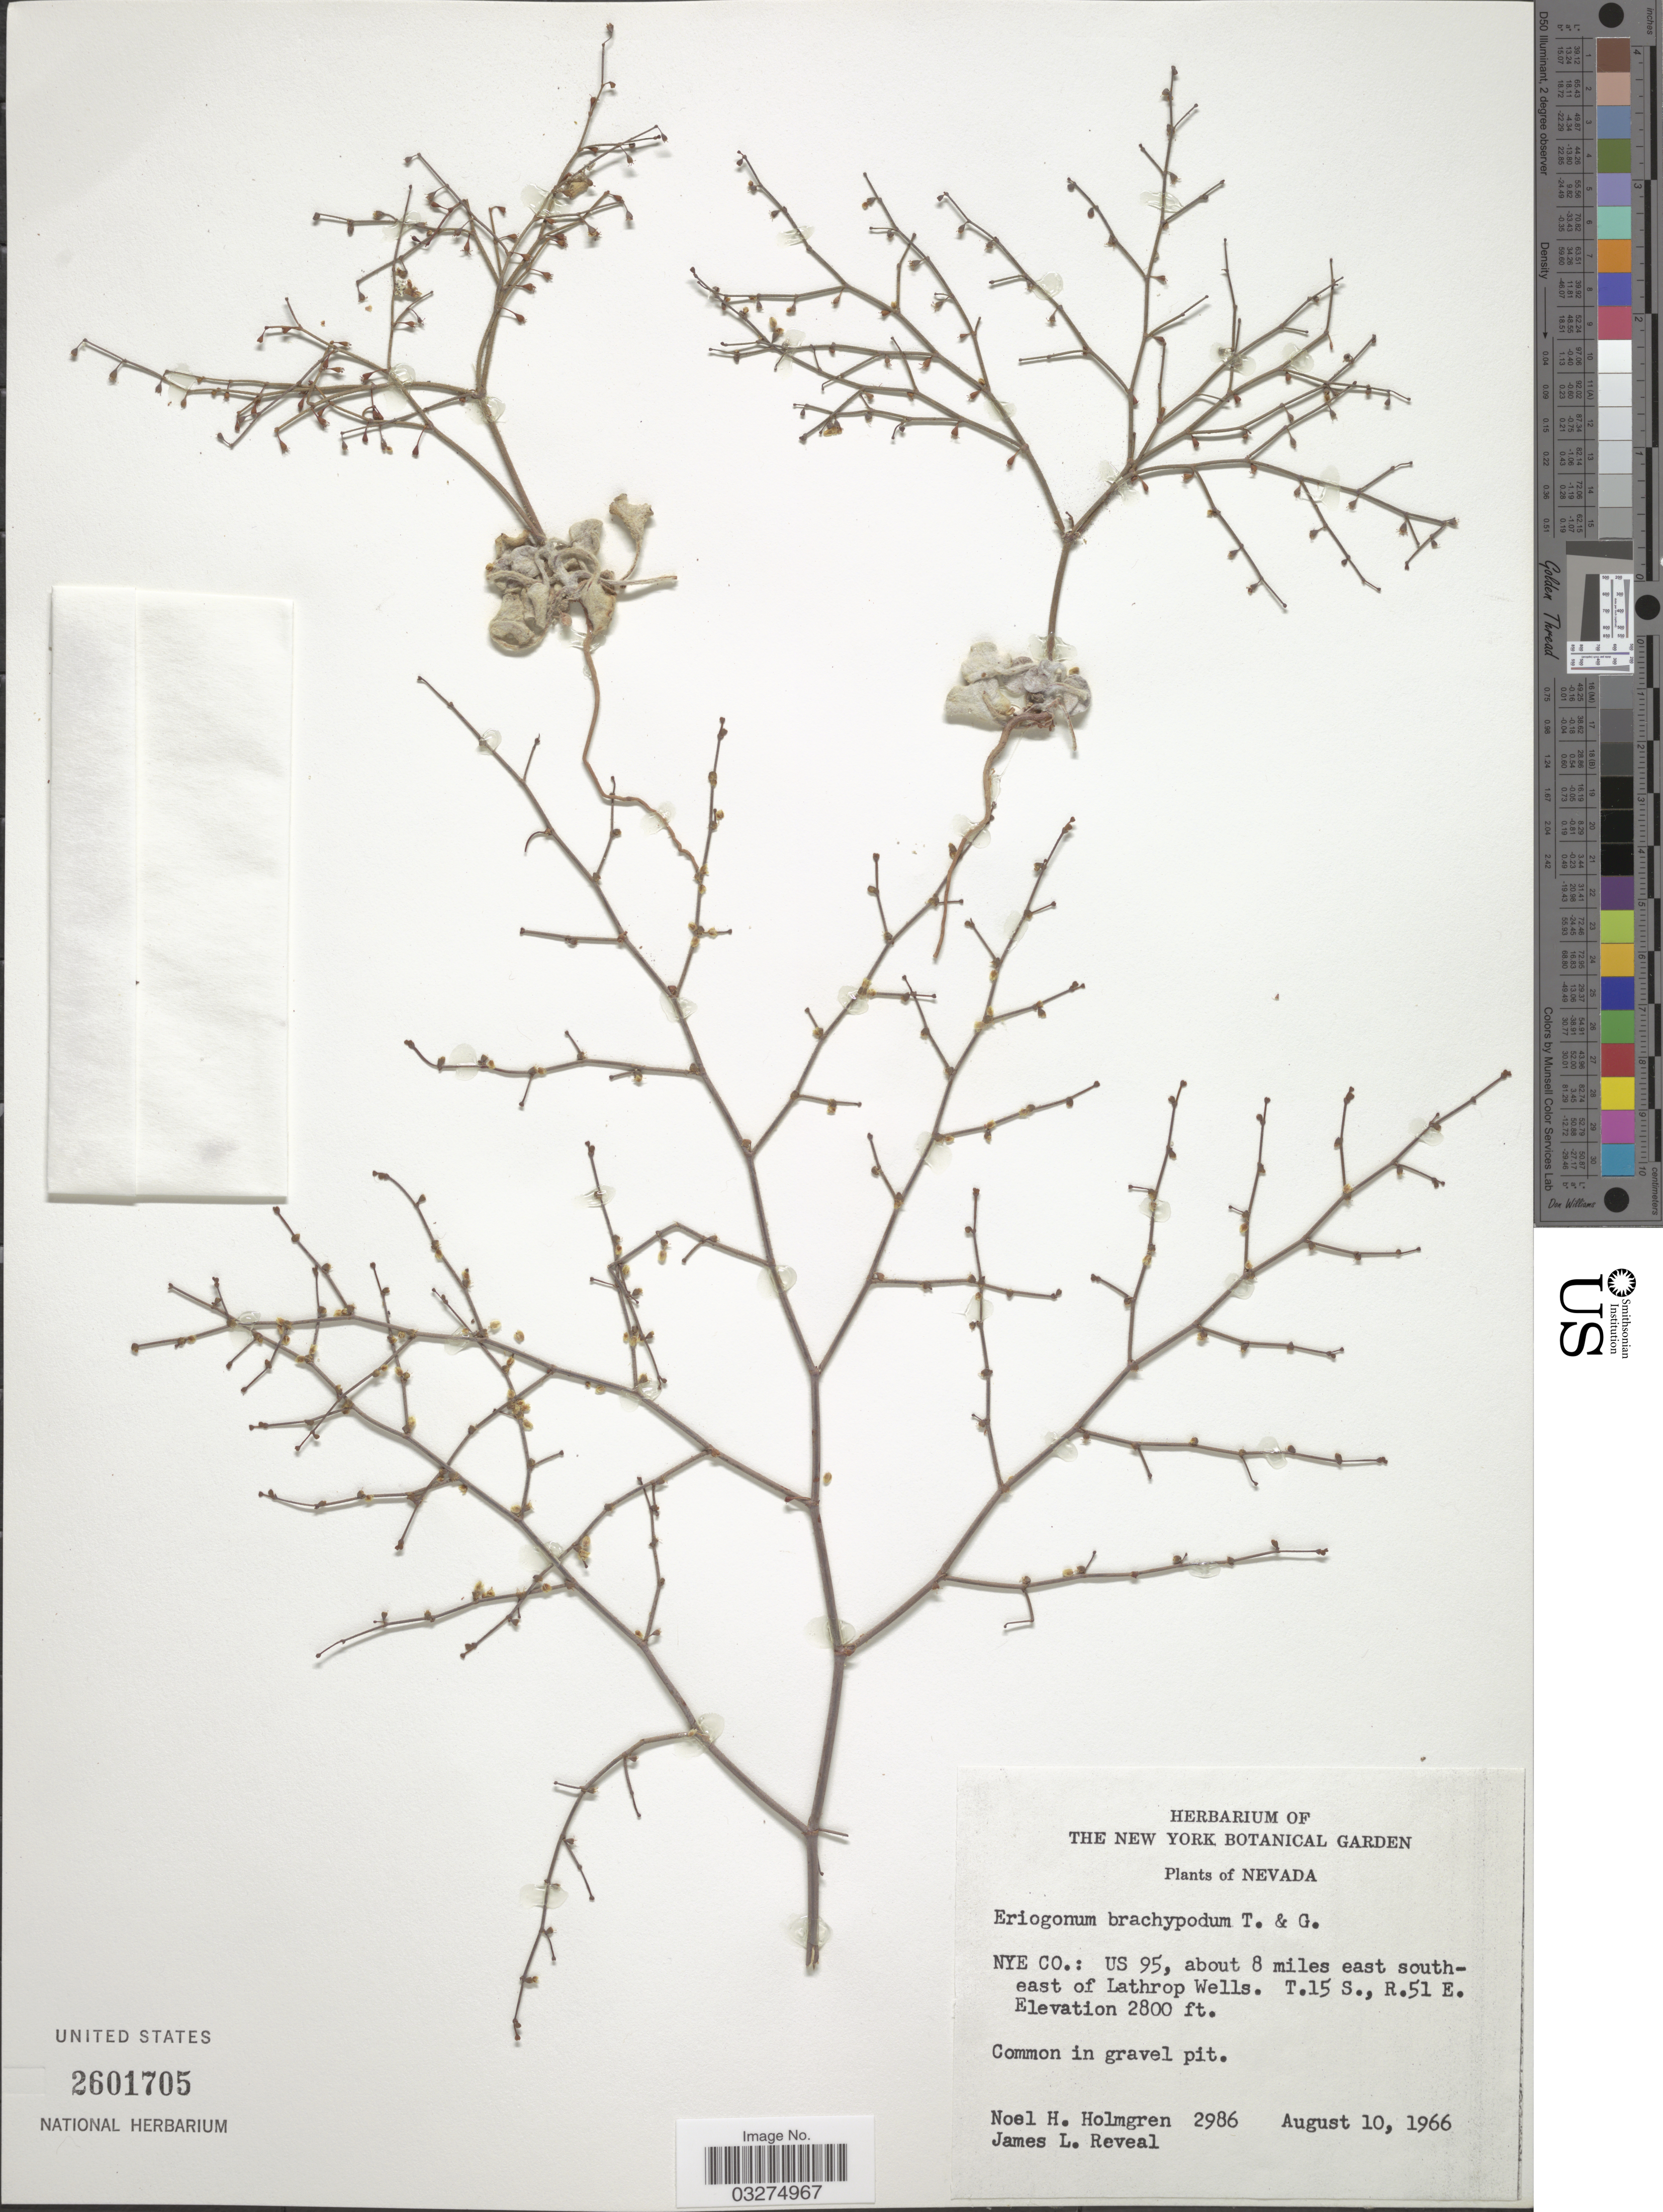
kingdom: Plantae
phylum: Tracheophyta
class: Magnoliopsida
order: Caryophyllales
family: Polygonaceae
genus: Eriogonum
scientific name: Eriogonum brachypodum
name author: Torr. & A. Gray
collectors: N. H. Holmgren & J. L. Reveal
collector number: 2986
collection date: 1966-08-10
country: United States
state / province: Nevada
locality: Nye Co.: US 95, about 8 miles east southeast of Lathrop Wells. T15S, R51E.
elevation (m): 853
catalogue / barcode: US 2601705